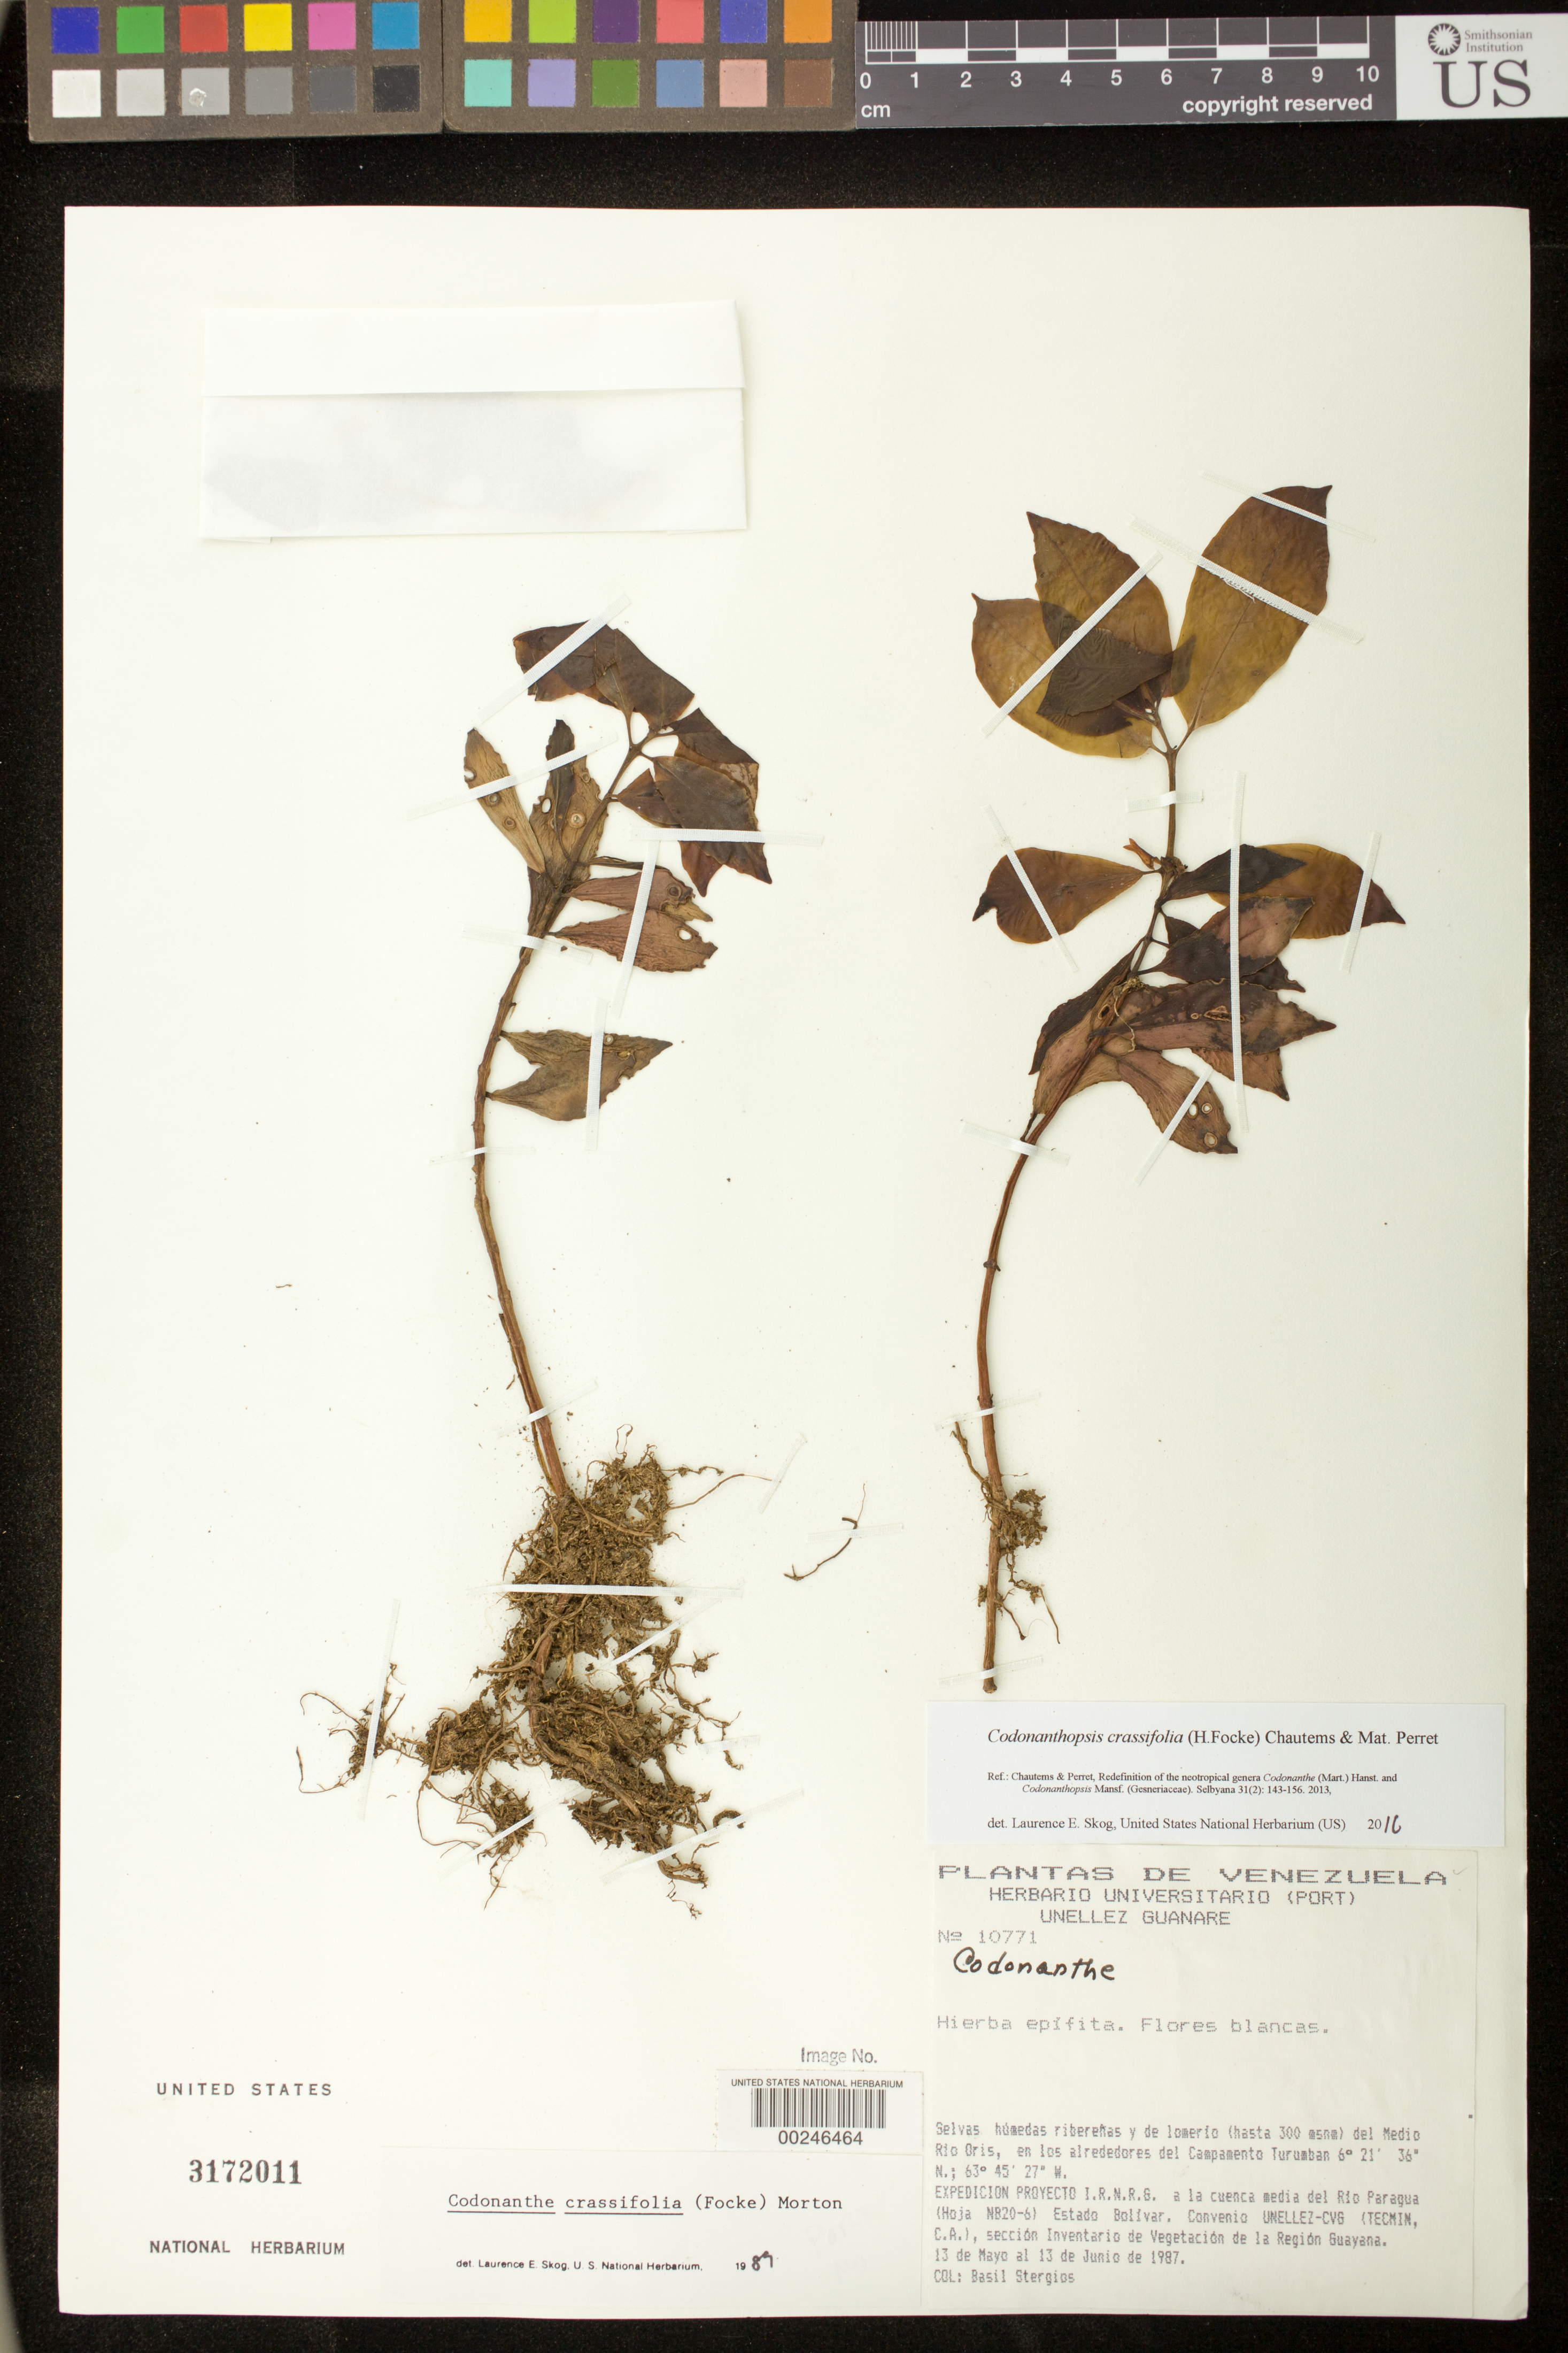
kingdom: Plantae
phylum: Tracheophyta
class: Magnoliopsida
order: Lamiales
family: Gesneriaceae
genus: Codonanthopsis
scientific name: Codonanthopsis crassifolia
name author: (H. Focke) Chautems & Mat.Perret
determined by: Skog, Laurence E.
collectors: B. G. Stergios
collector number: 10771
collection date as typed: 13 May-13 Jun 1987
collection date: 1987-05-13/1987-06-13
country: Venezuela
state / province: Bolívar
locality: Medio Rio Oris, Campamento Turumban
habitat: Humid forest ...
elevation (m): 300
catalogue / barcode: US 3172011